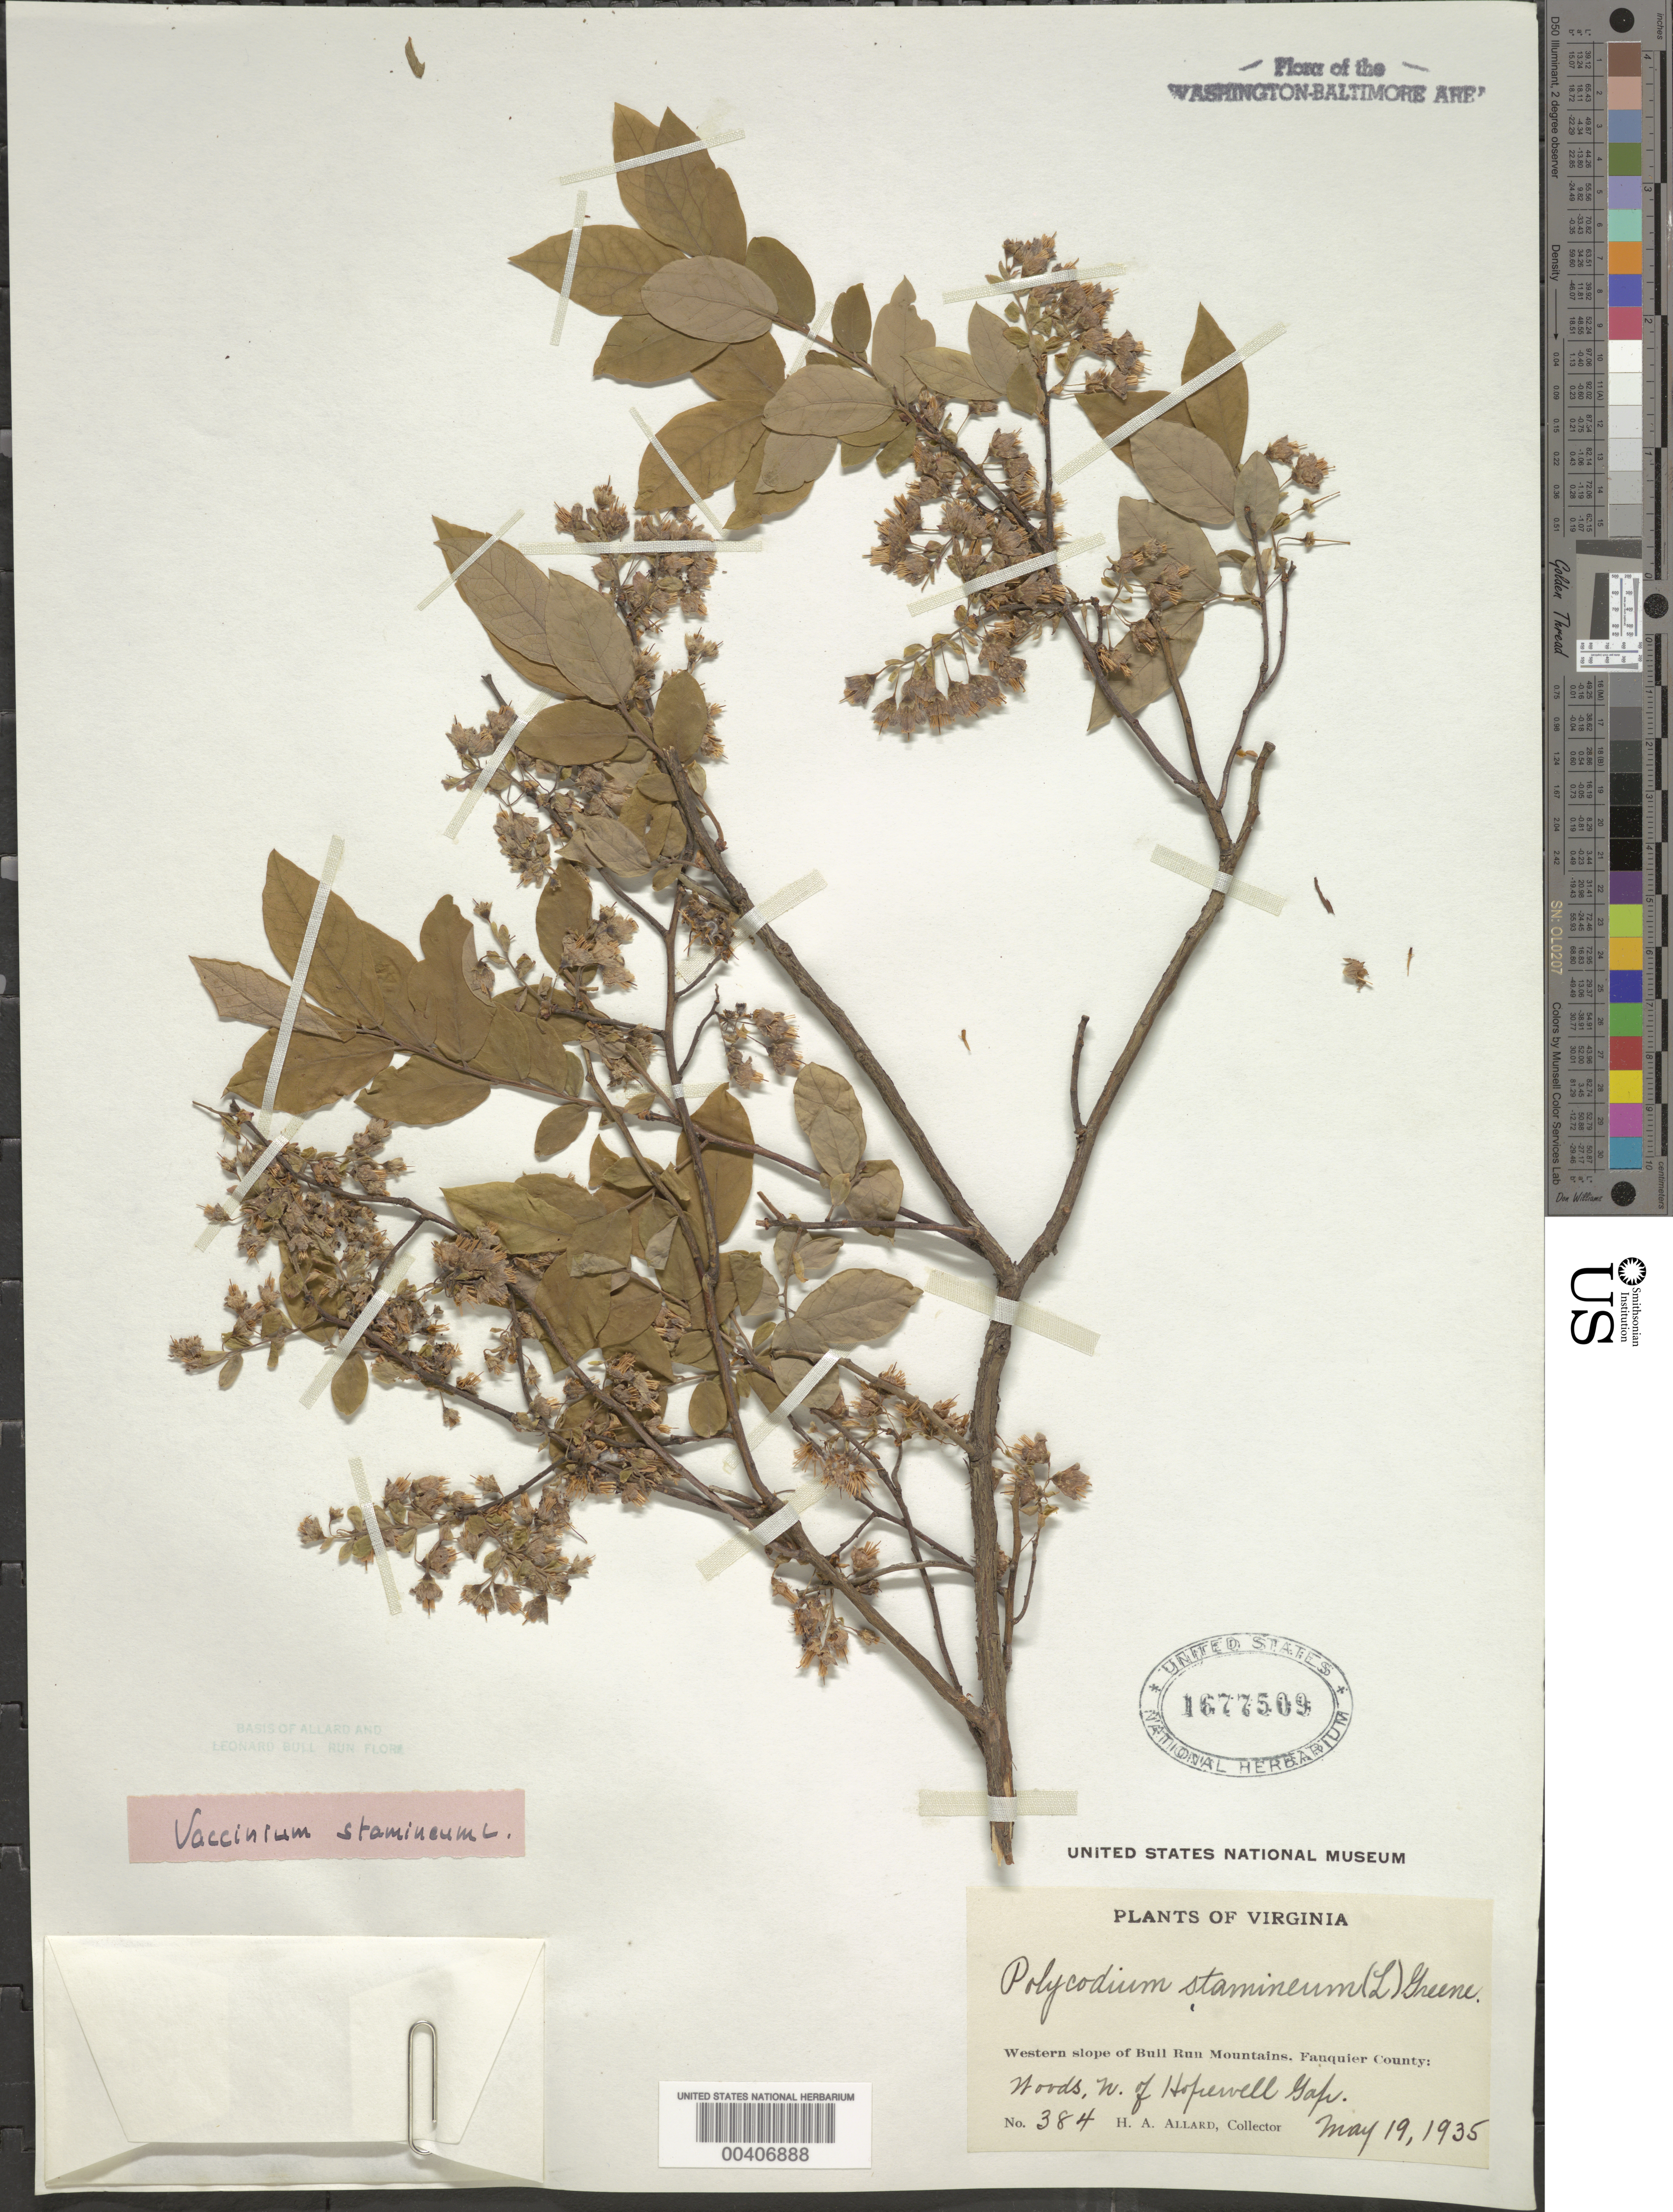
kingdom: Plantae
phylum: Tracheophyta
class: Magnoliopsida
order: Ericales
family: Ericaceae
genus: Vaccinium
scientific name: Vaccinium stamineum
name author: L.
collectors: H. A. Allard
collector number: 384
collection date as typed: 19 May 1935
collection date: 1935-05-19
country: United States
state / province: Virginia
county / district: Fauquier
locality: North of Hopewell Gap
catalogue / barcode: US 1677509